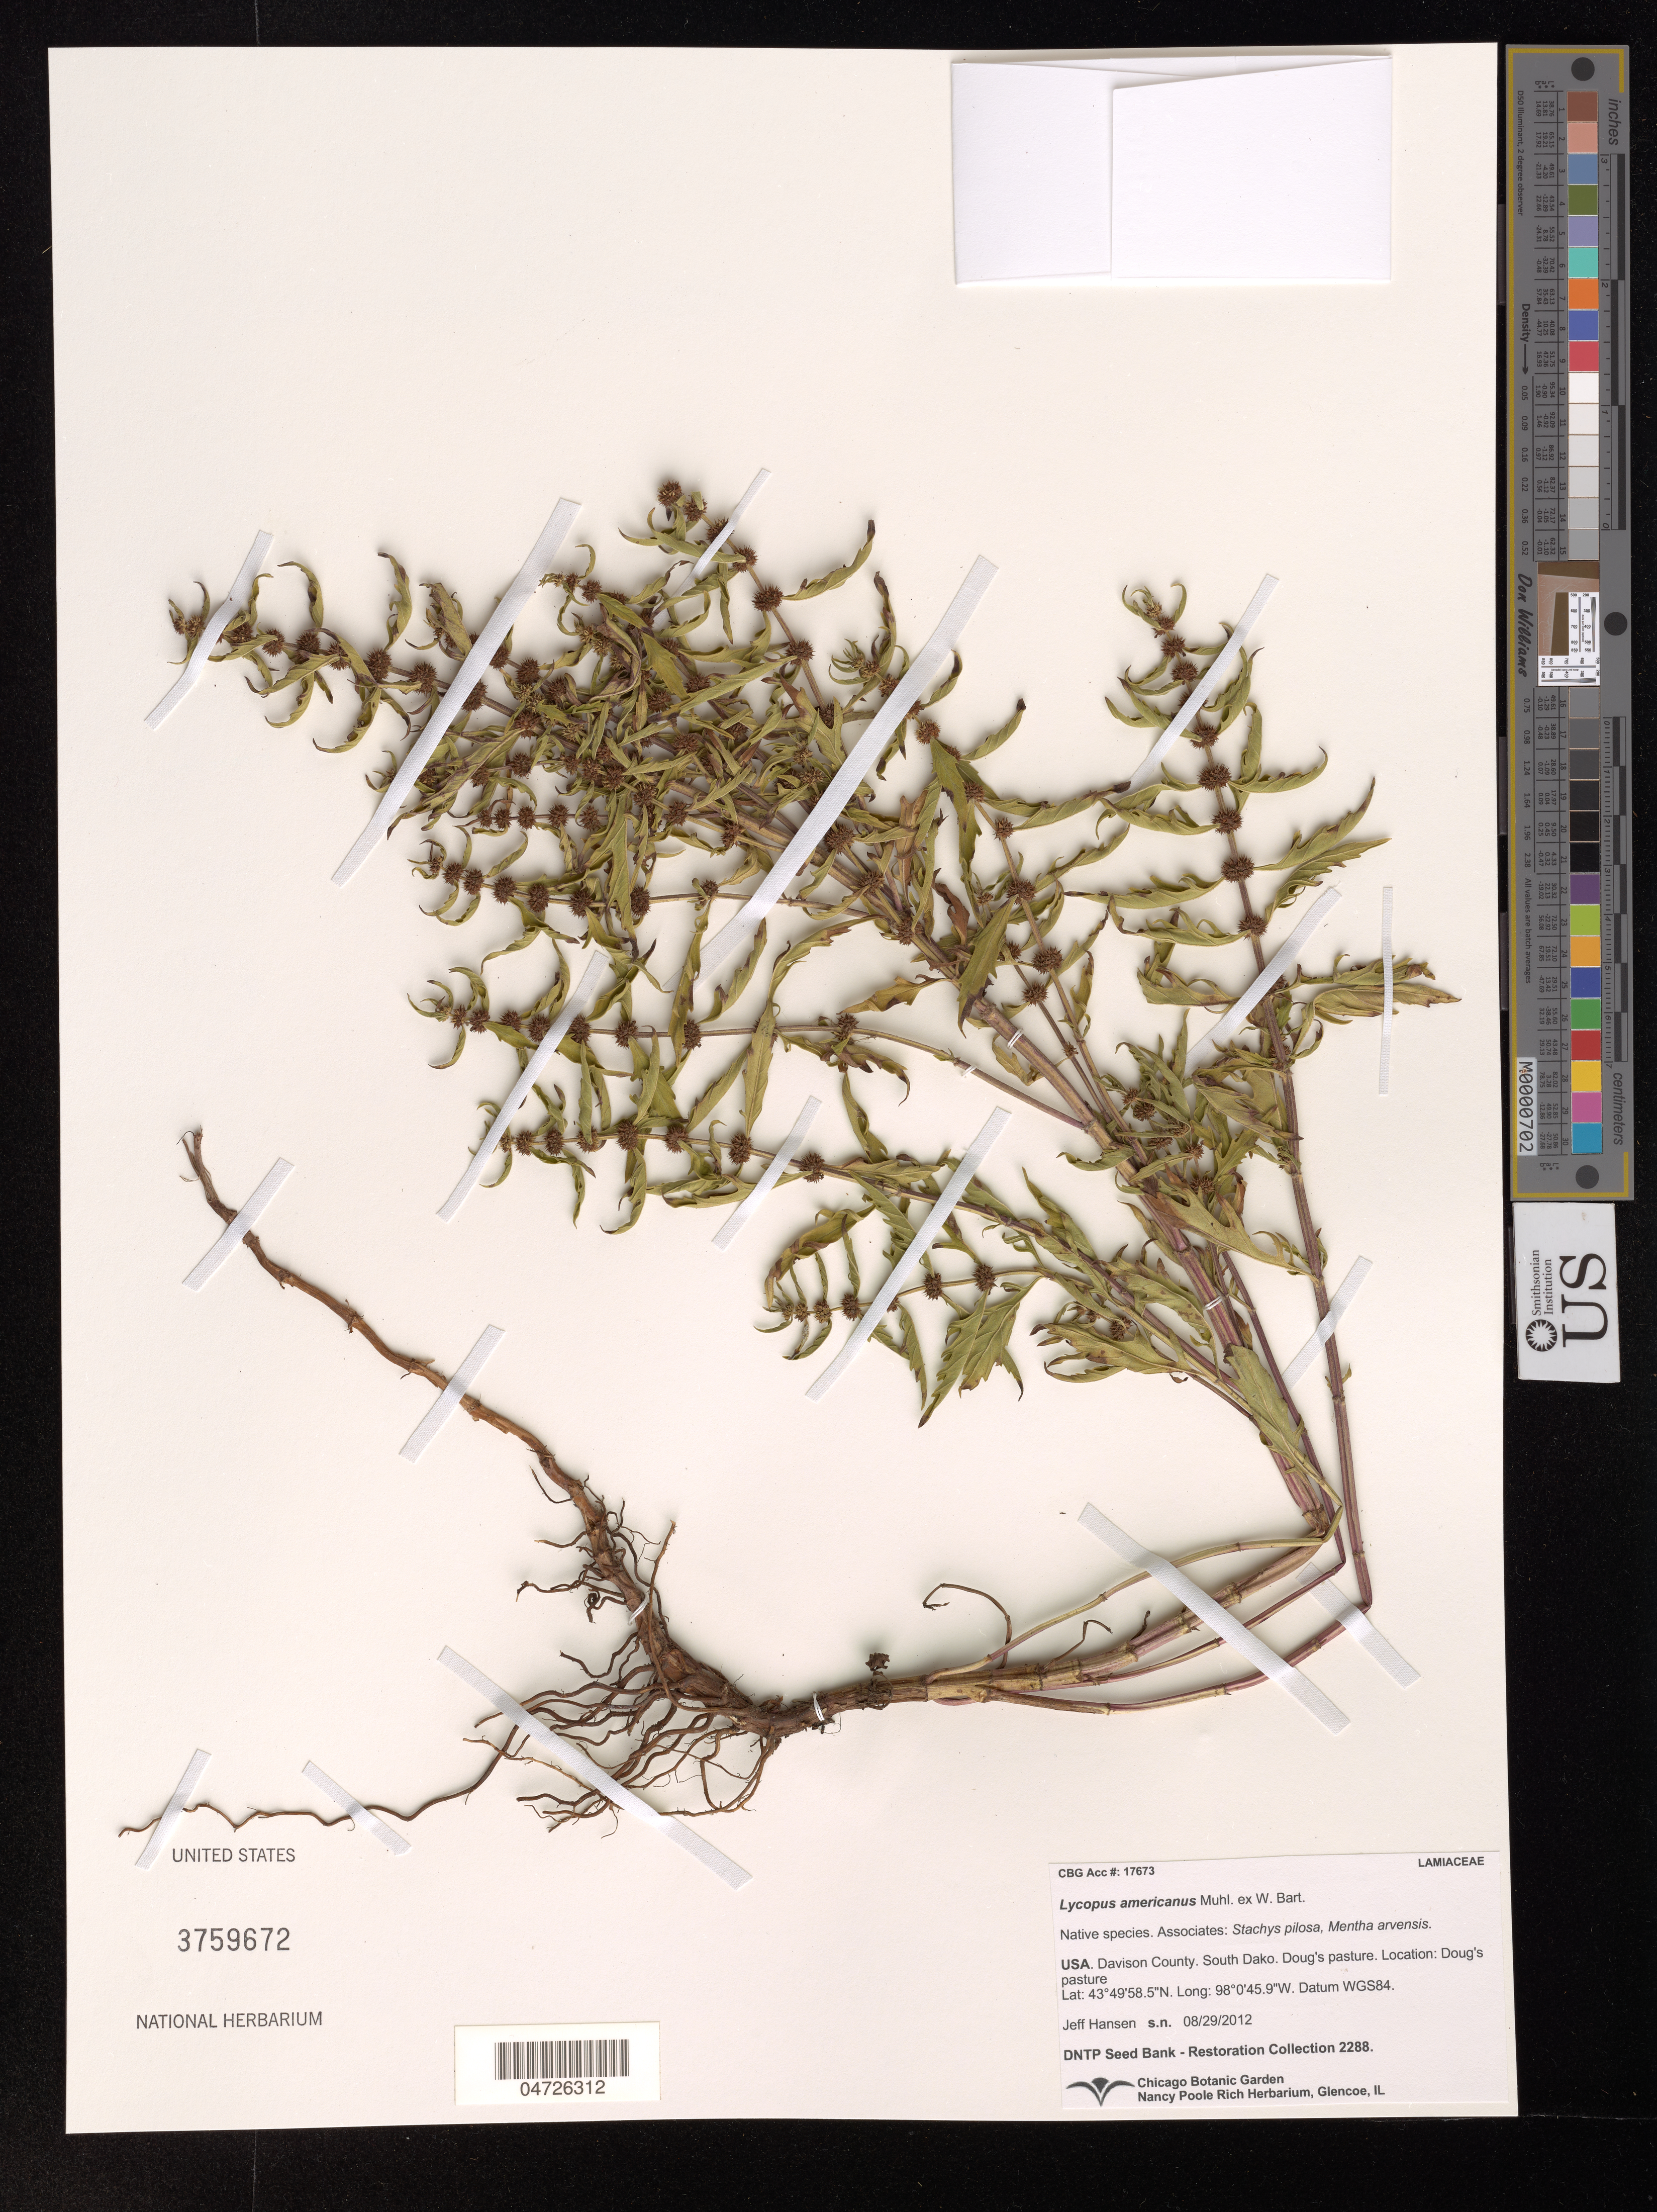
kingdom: Plantae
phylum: Tracheophyta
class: Magnoliopsida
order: Lamiales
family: Lamiaceae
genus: Lycopus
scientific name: Lycopus americanus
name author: Muhl. ex W.P.C. Barton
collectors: J. Hansen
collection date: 2012-08-29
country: United States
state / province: South Dakota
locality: Davison County. South Dako. Doug's pasture. Datum WGS84.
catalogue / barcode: US 3759672